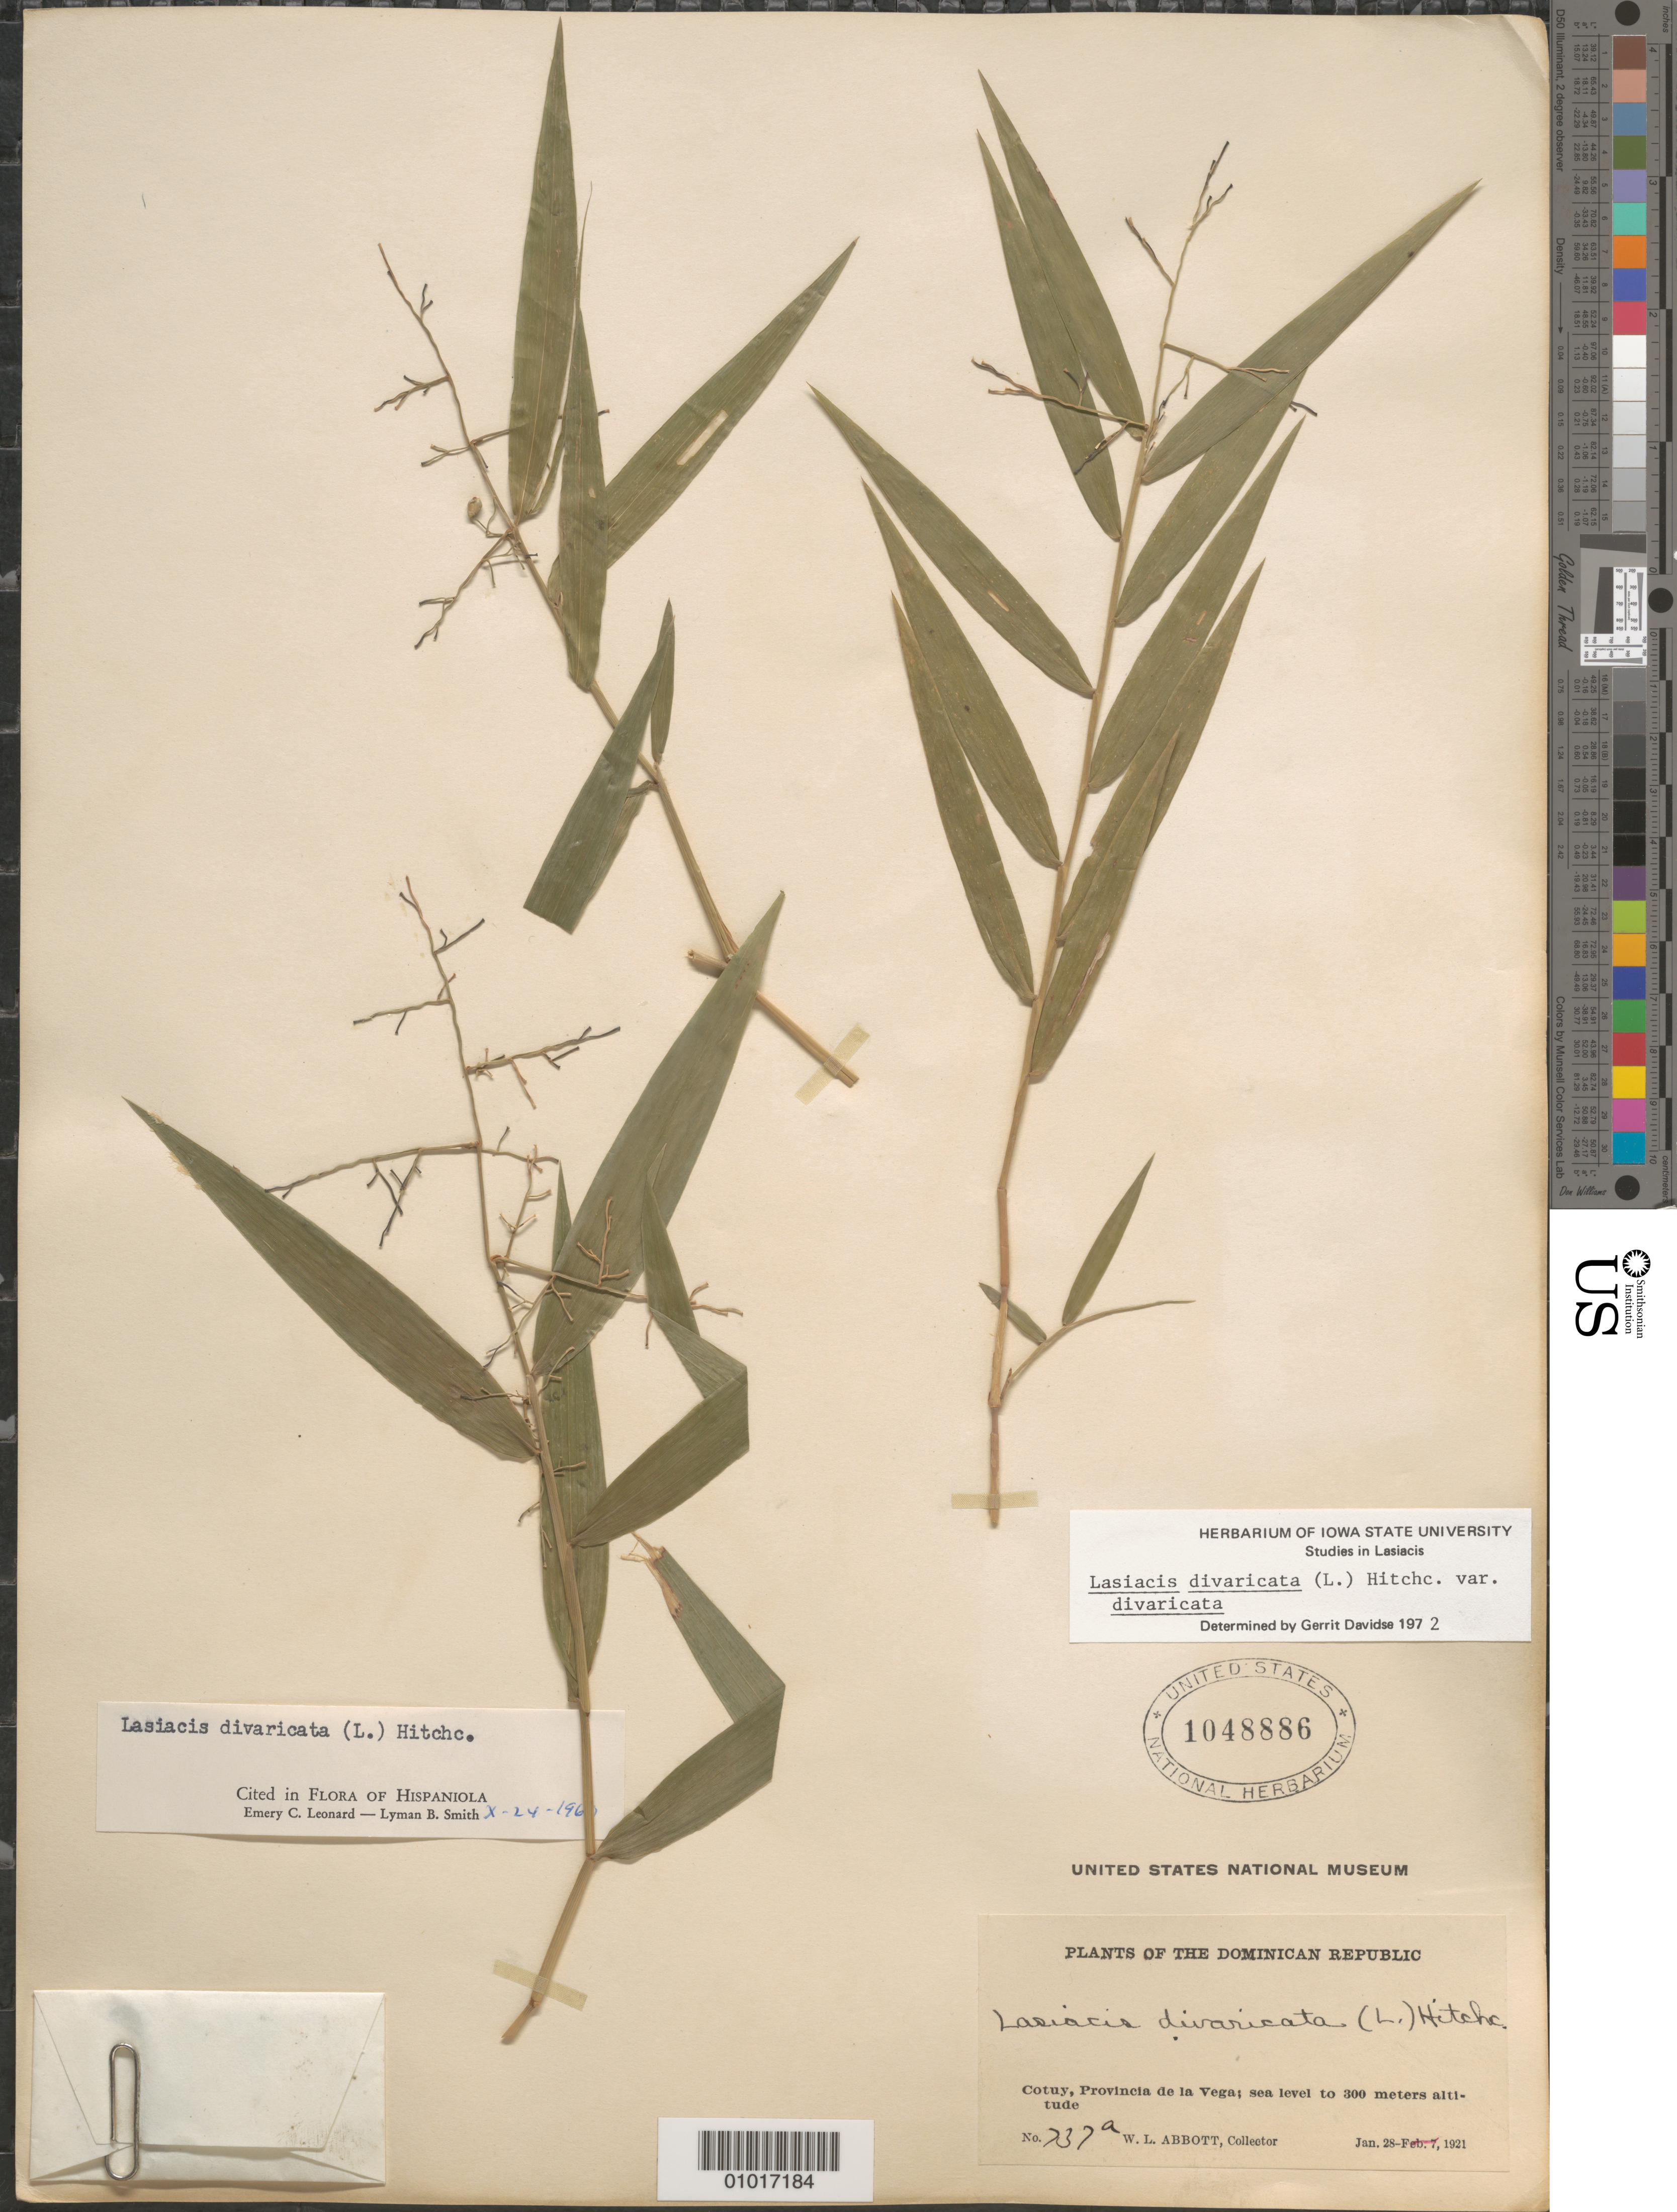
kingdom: Plantae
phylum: Tracheophyta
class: Liliopsida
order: Poales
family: Poaceae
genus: Lasiacis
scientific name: Lasiacis divaricata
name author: (L.) Hitchc.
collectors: W. L. Abbott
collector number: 737A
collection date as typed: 28 Jan 1921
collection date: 1921-01-28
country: Dominican Republic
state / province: La Vega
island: Hispaniola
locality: Cotuy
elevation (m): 0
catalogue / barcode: US 1048886